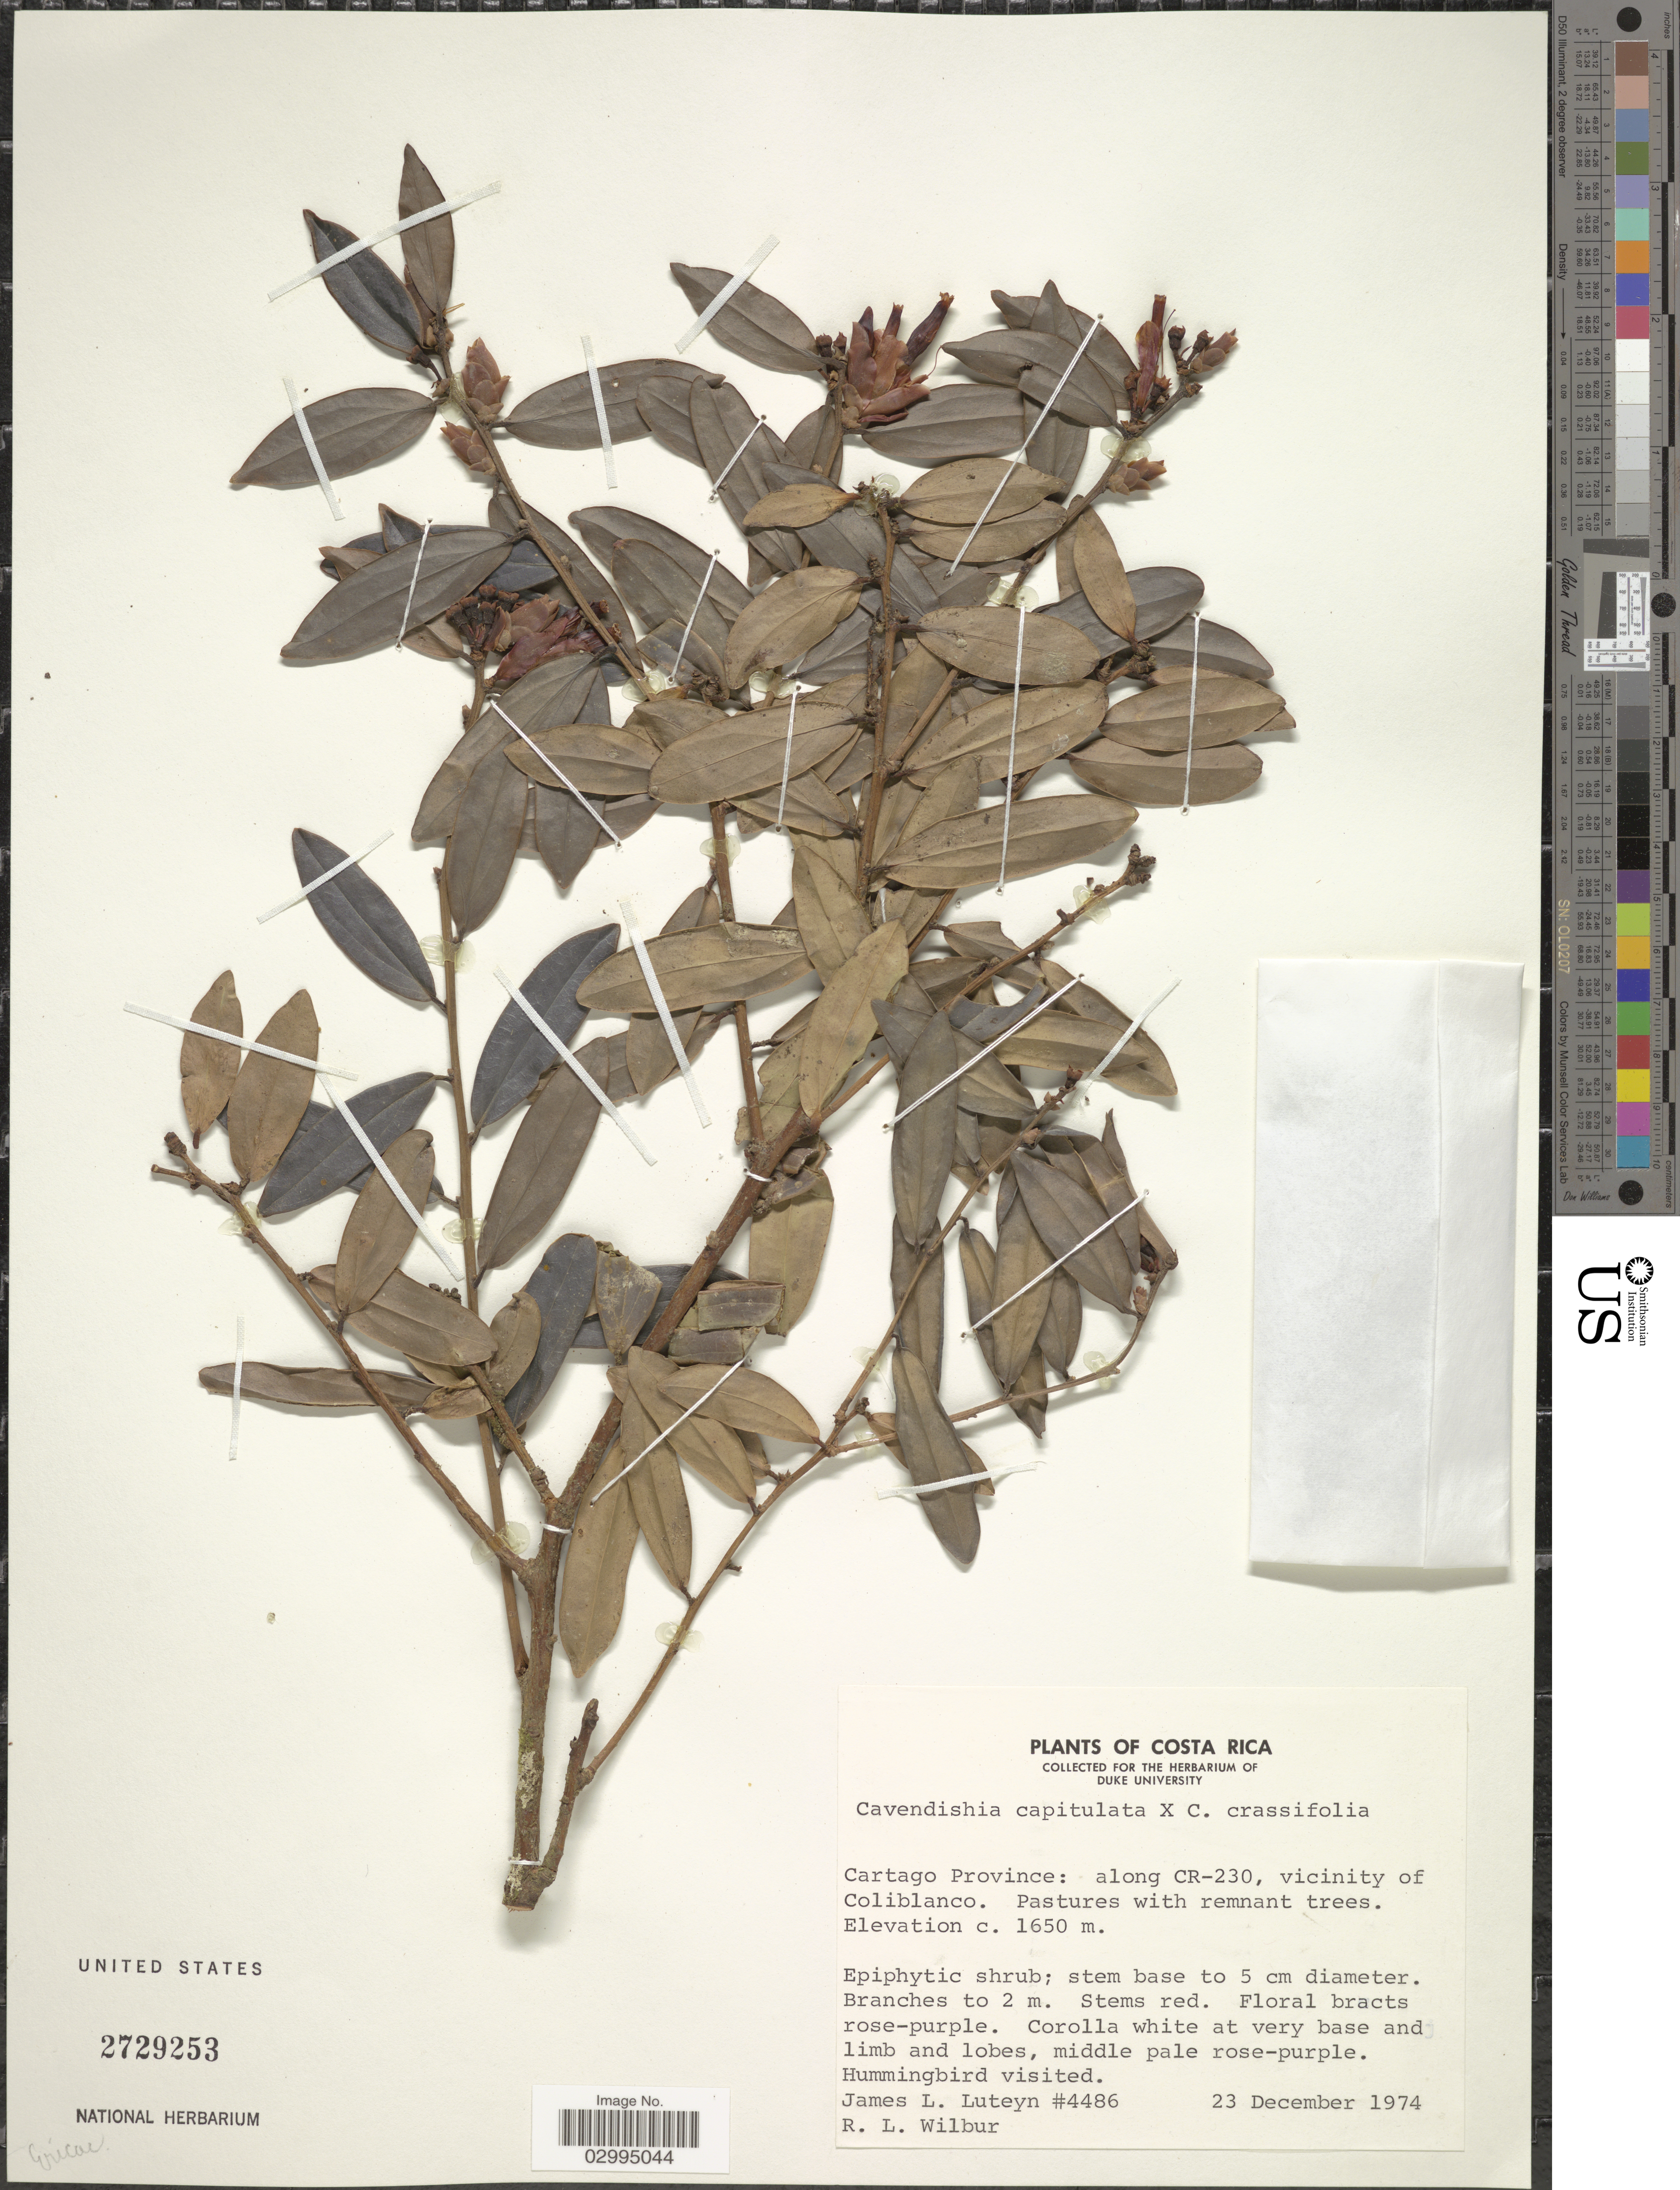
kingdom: Plantae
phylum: Tracheophyta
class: Magnoliopsida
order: Ericales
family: Ericaceae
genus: Cavendishia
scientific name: Cavendishia capitulata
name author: Donn. Sm.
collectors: J. L. Luteyn & R. L. Wilbur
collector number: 4486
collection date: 1974-12-23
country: Costa Rica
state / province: Cartago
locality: Cartago Province: along CR-230, vicinity of Coliblanco.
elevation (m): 1650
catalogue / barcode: US 2729253